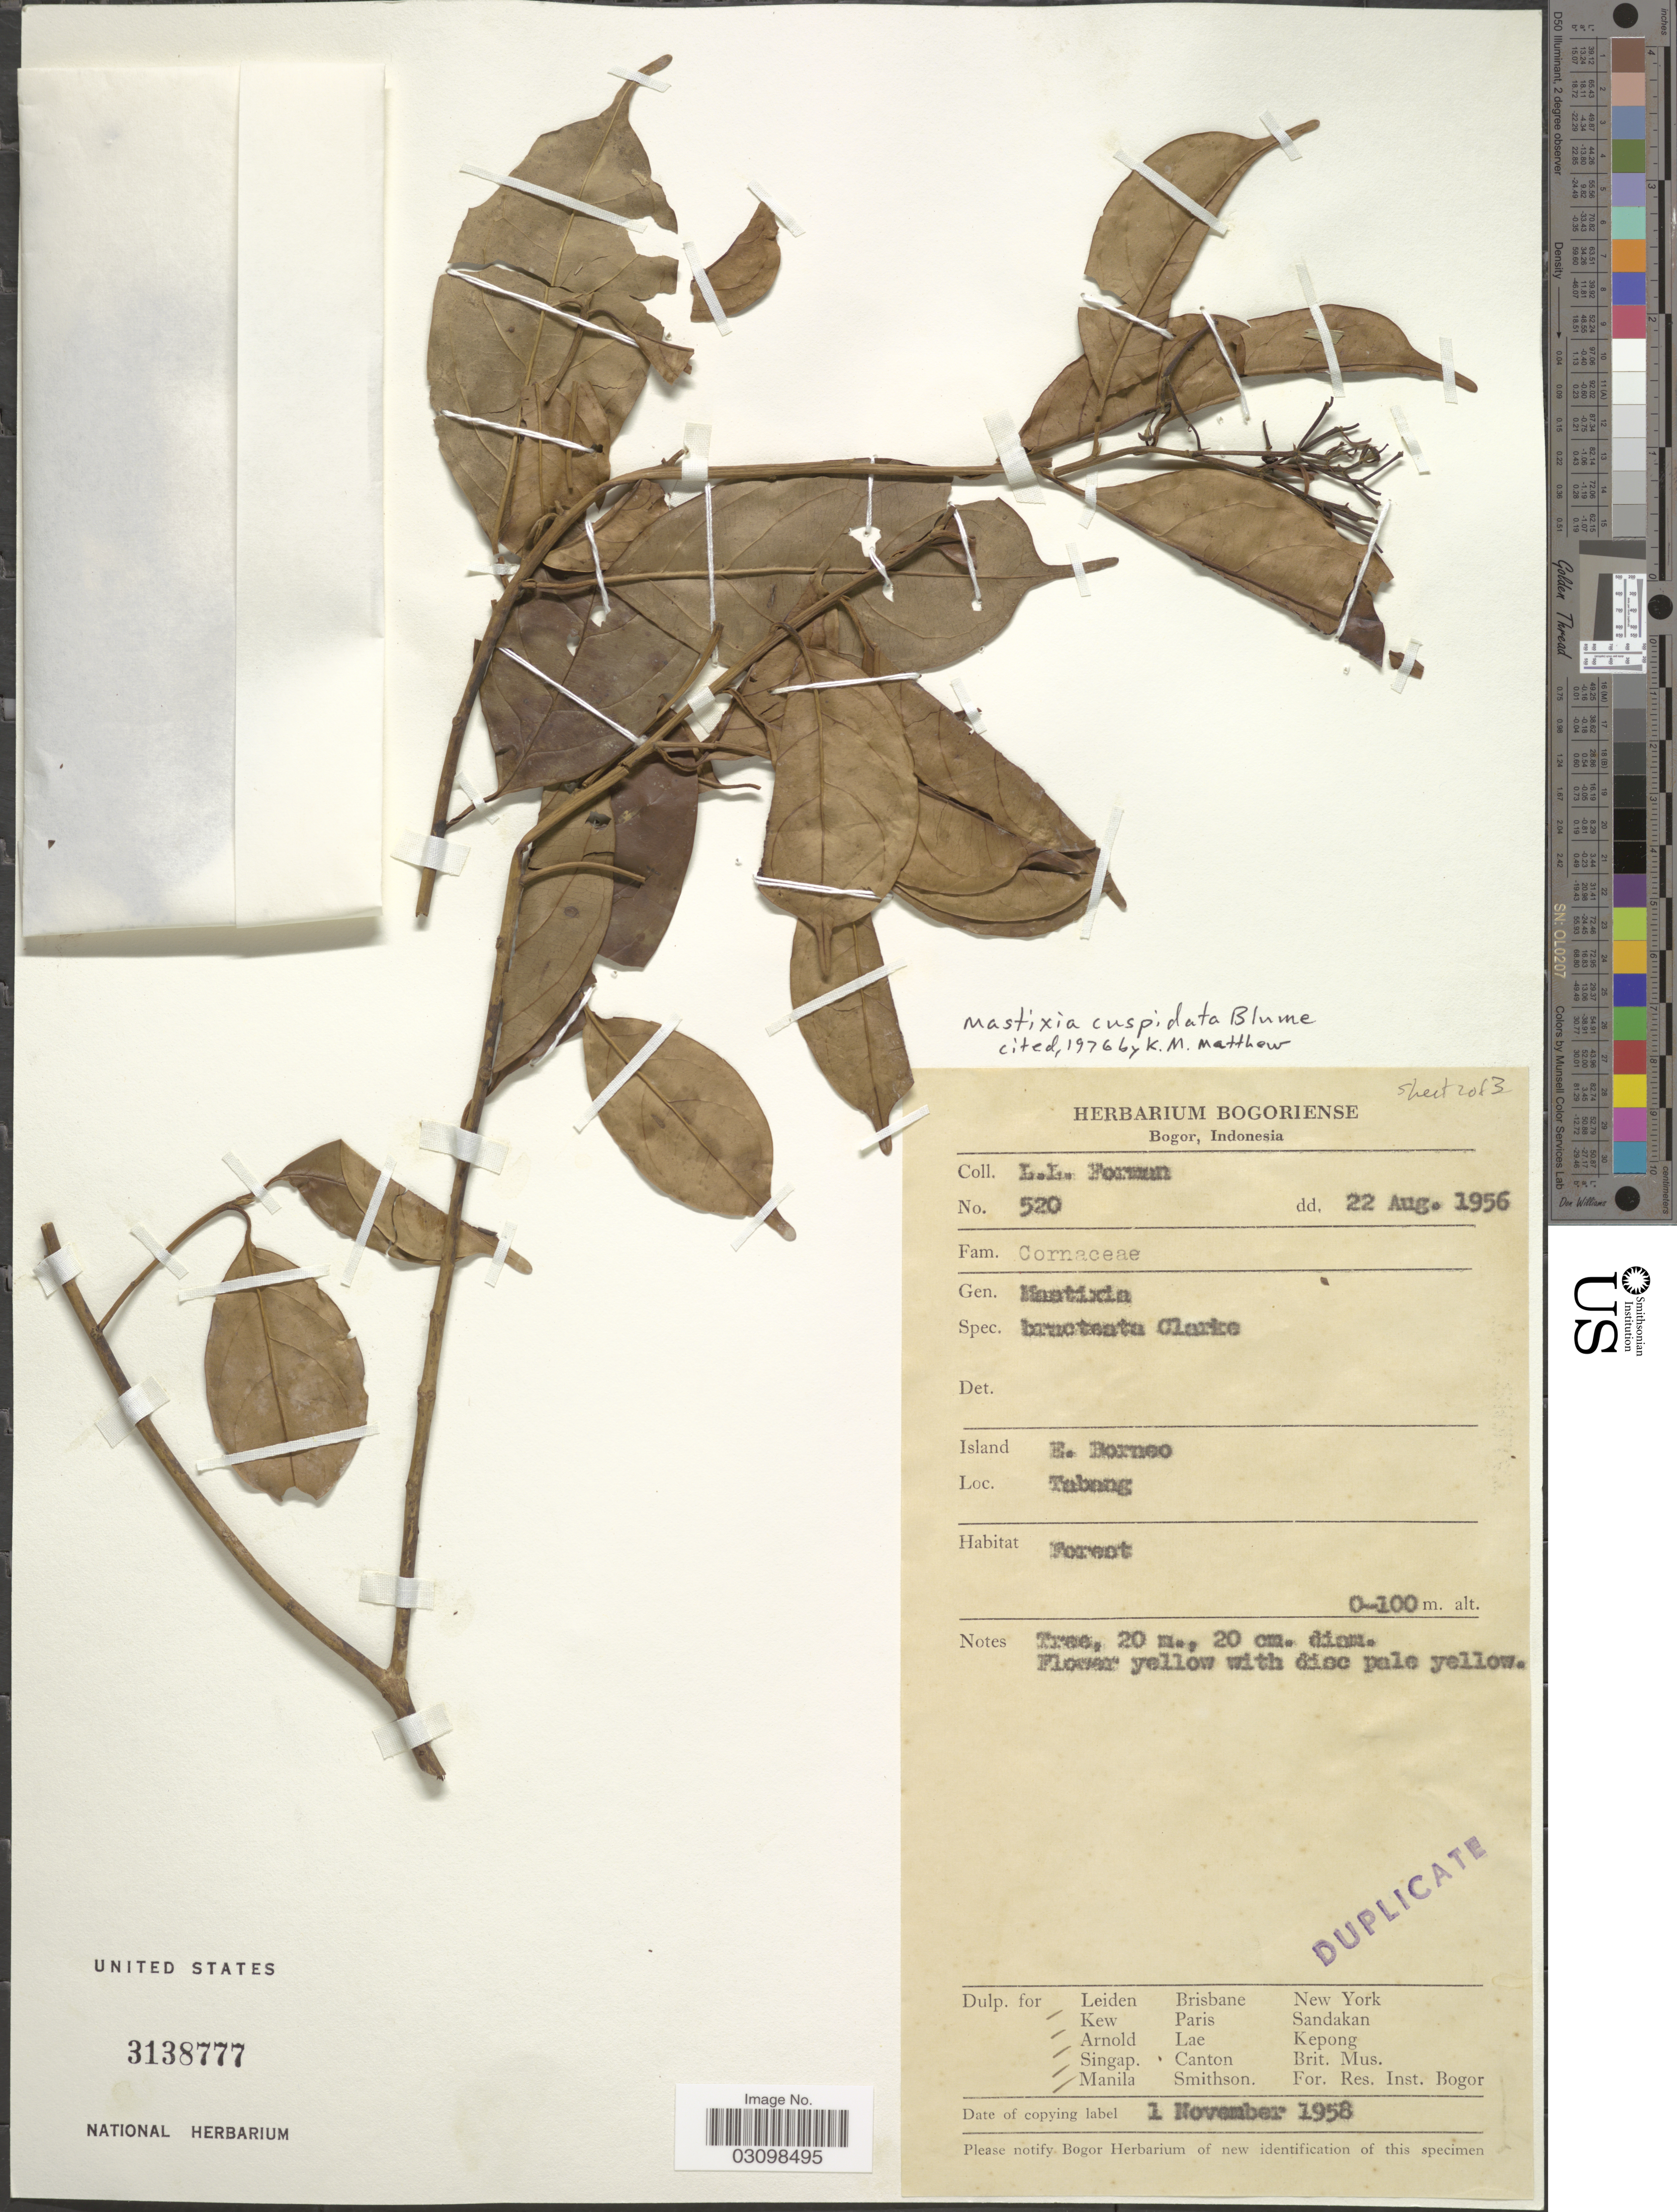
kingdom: Plantae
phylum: Tracheophyta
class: Magnoliopsida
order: Cornales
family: Nyssaceae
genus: Mastixia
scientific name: Mastixia cuspidata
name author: Blume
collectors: L. Forman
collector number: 520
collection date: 1956-08-22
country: Indonesia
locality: Island E. Borneo, Tabang.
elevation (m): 0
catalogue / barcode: US 3138777